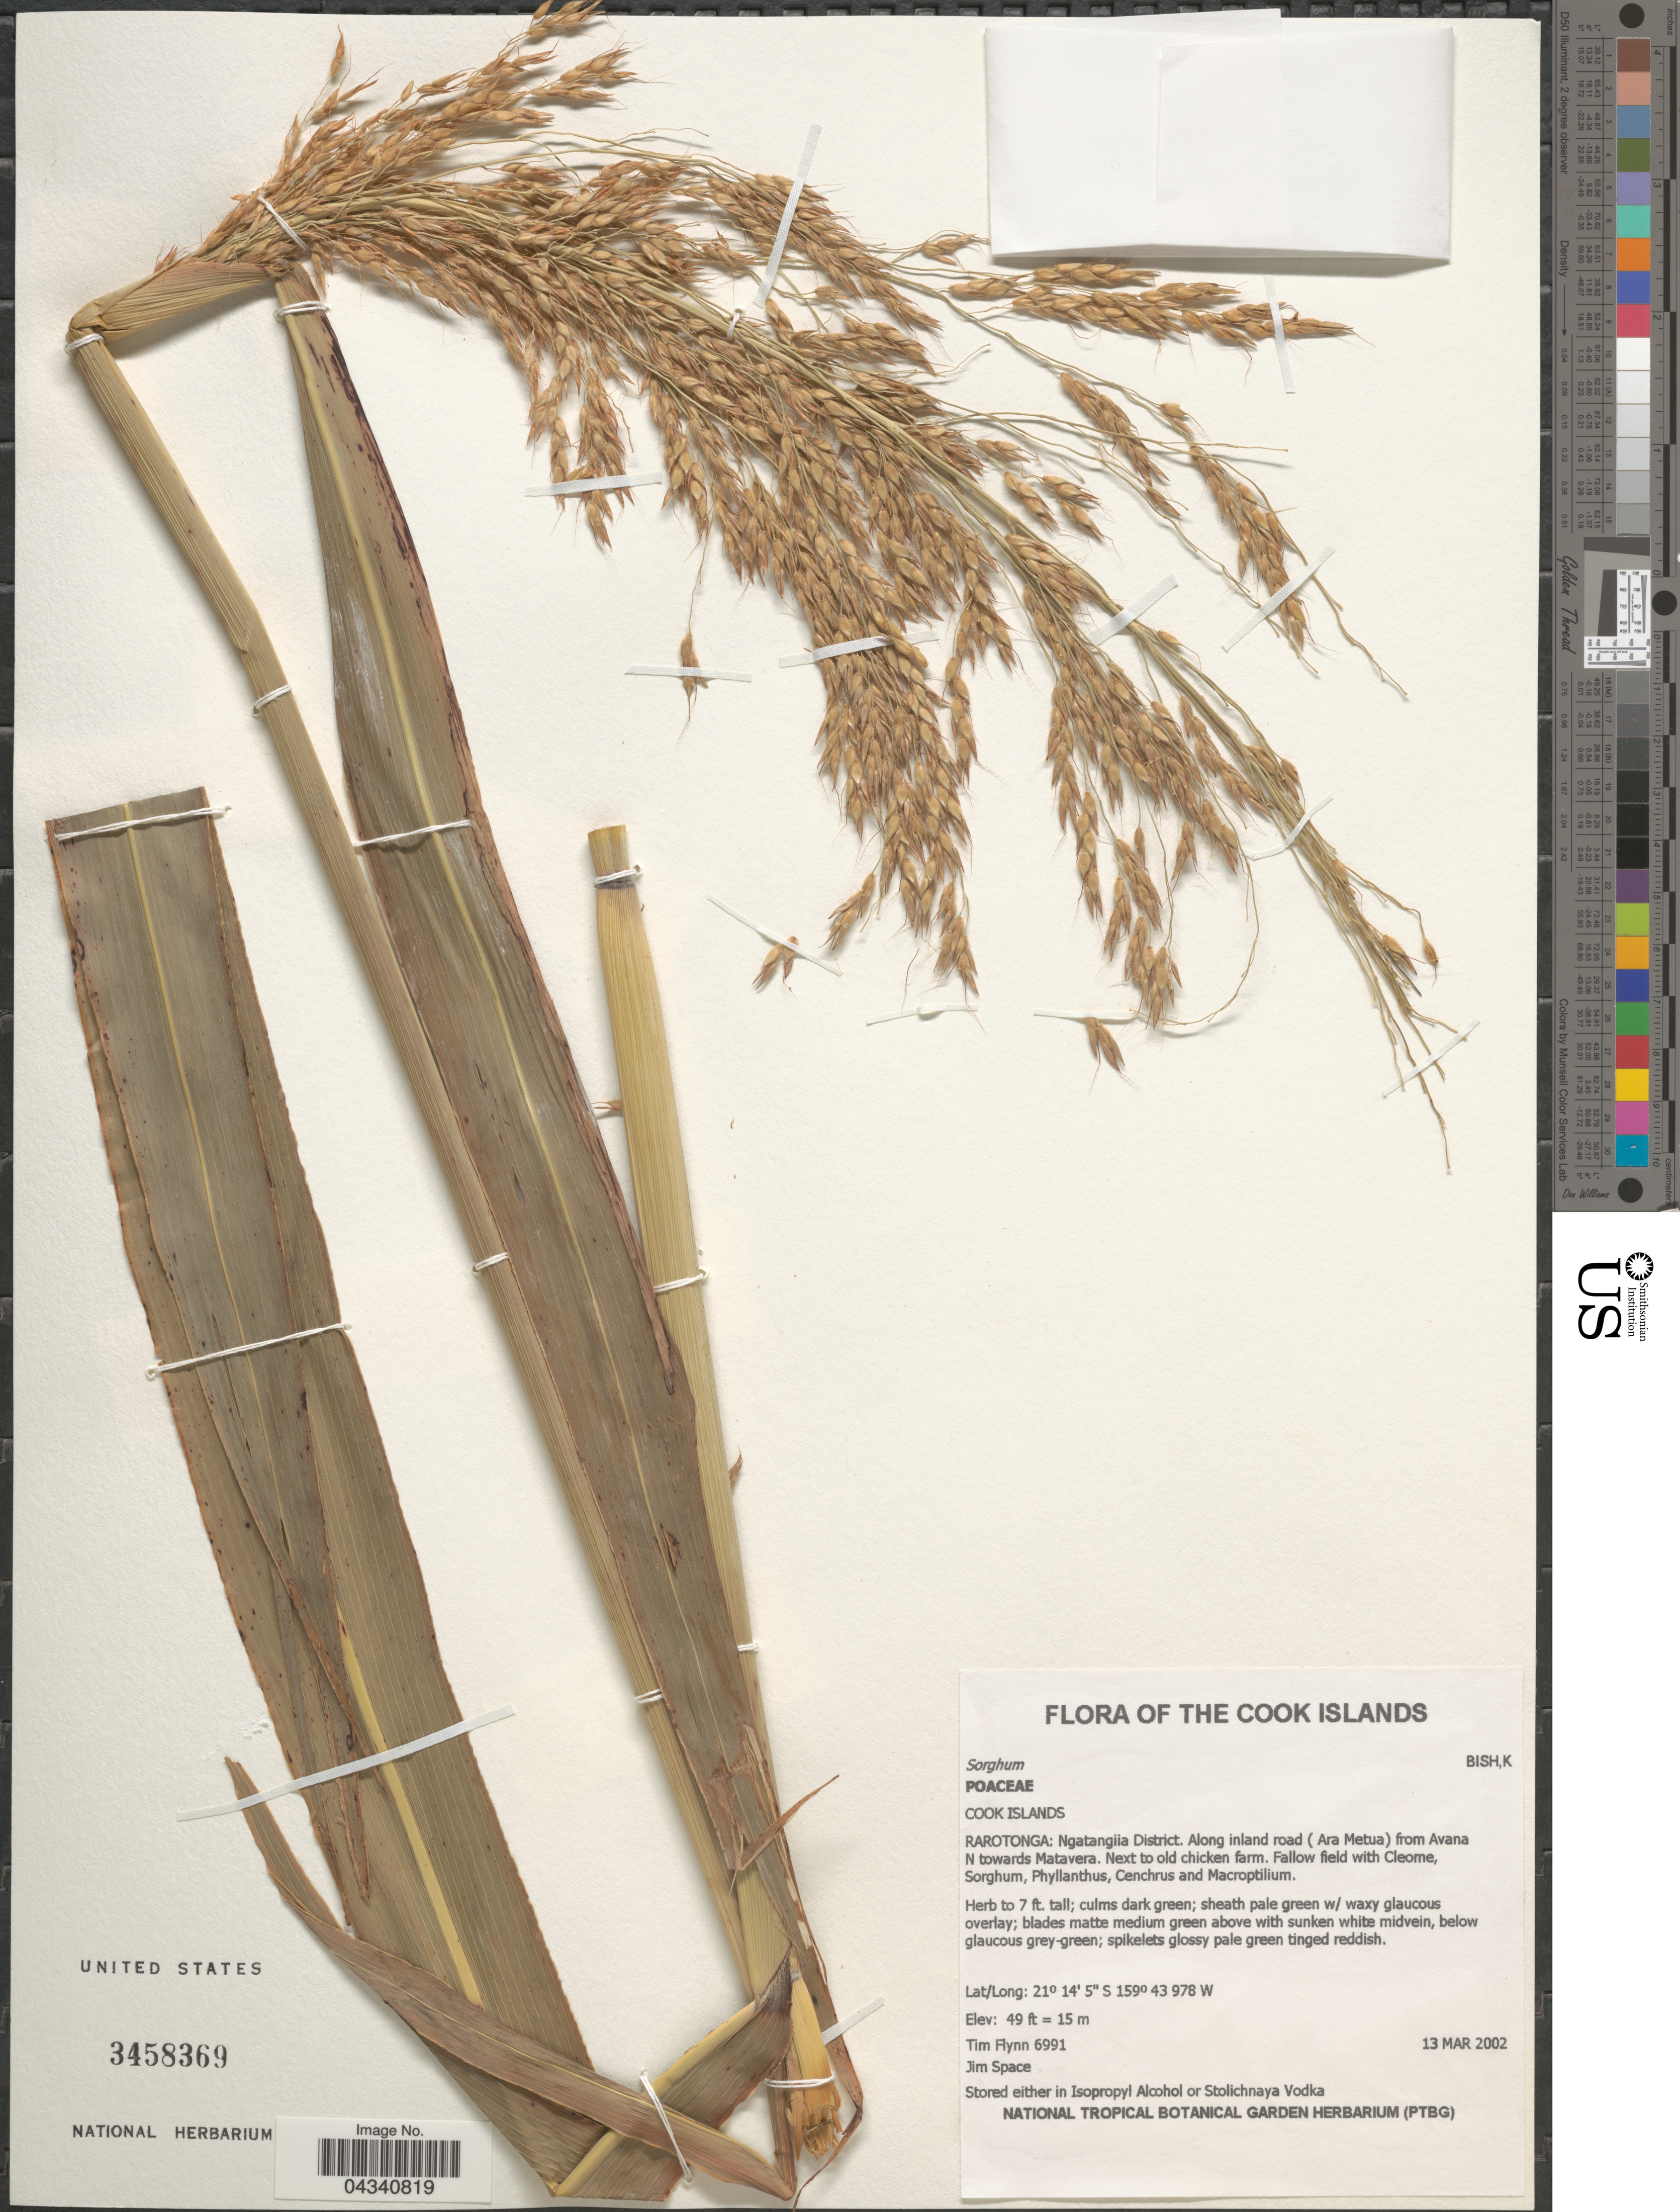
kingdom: Plantae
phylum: Tracheophyta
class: Liliopsida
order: Poales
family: Poaceae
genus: Sorghum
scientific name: Sorghum sp.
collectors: T. Flynn & J. Space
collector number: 6991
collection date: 2002-03-13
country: Cook Islands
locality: Rarotonga: Ngatangiia District. Along inland road (Ara Metua) from Avana N towards Matavera. Next to old chicken farm.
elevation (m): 15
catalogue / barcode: US 3458369